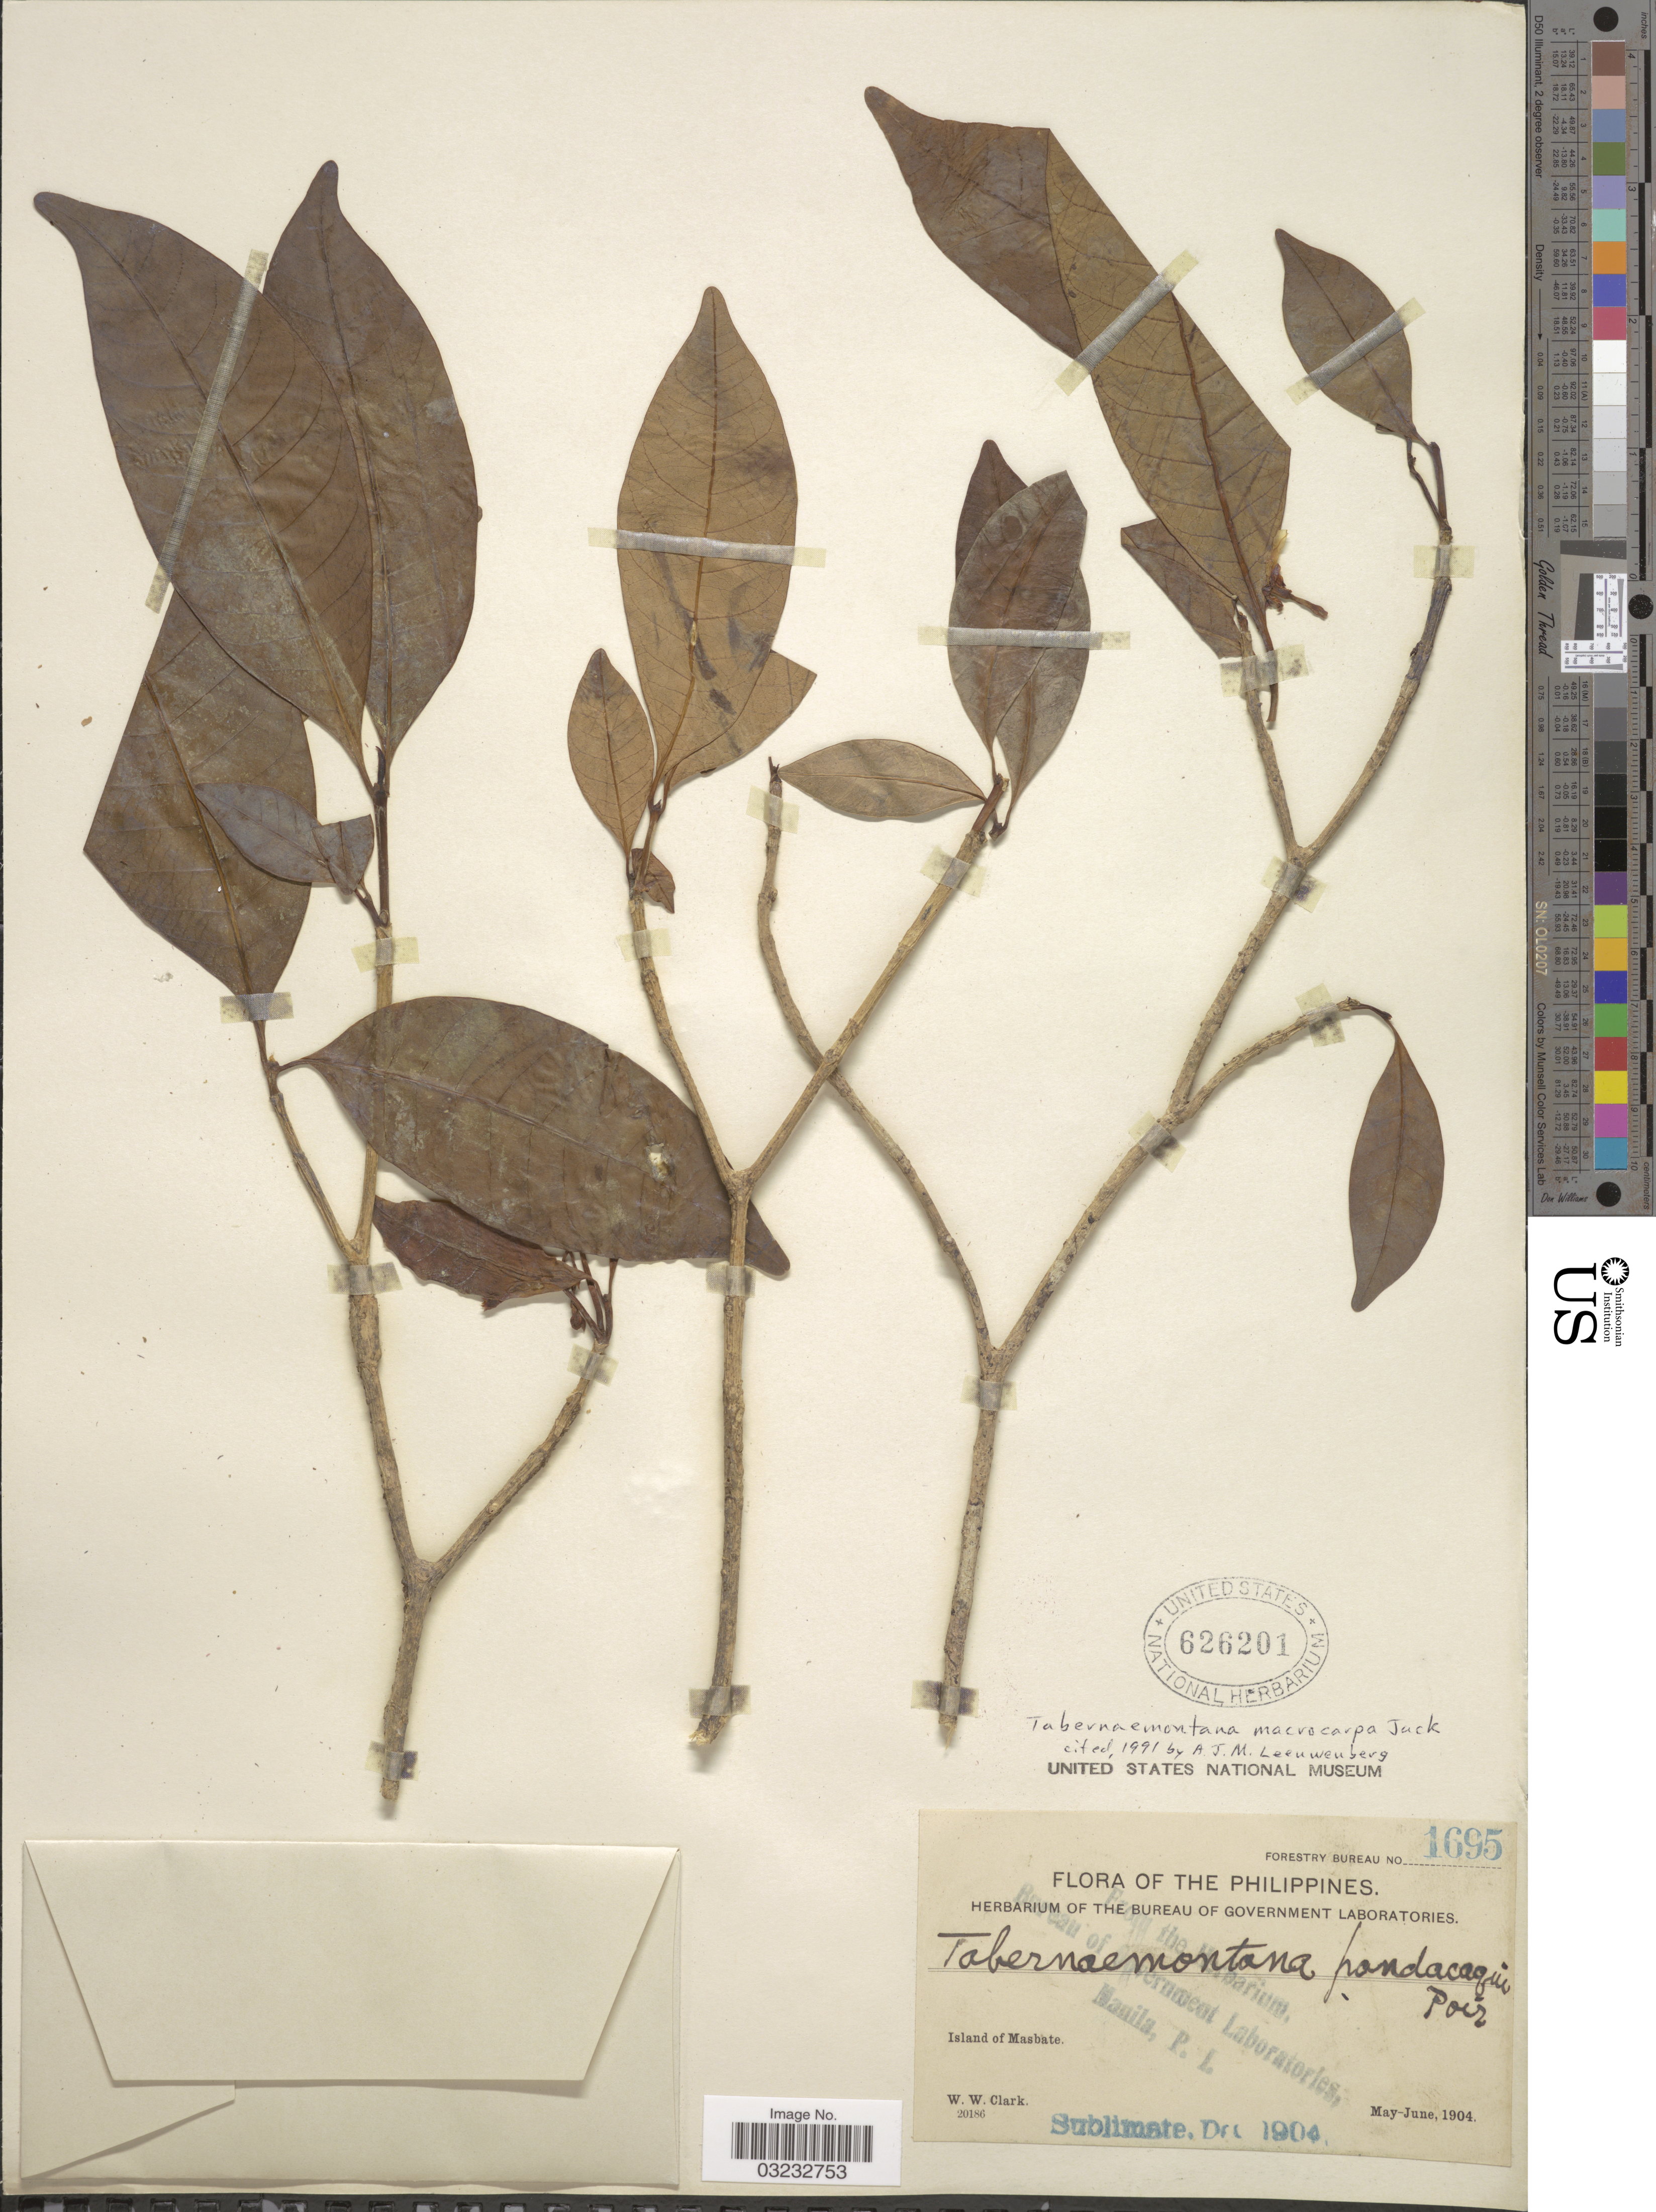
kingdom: Plantae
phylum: Tracheophyta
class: Magnoliopsida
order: Gentianales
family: Apocynaceae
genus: Tabernaemontana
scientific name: Tabernaemontana macrocarpa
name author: Jack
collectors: W. W. Clark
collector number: Forestry Bureau 1695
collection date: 1904-05/1904-06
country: Philippines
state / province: Bicol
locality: Island of Masbate.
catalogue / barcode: US 626201